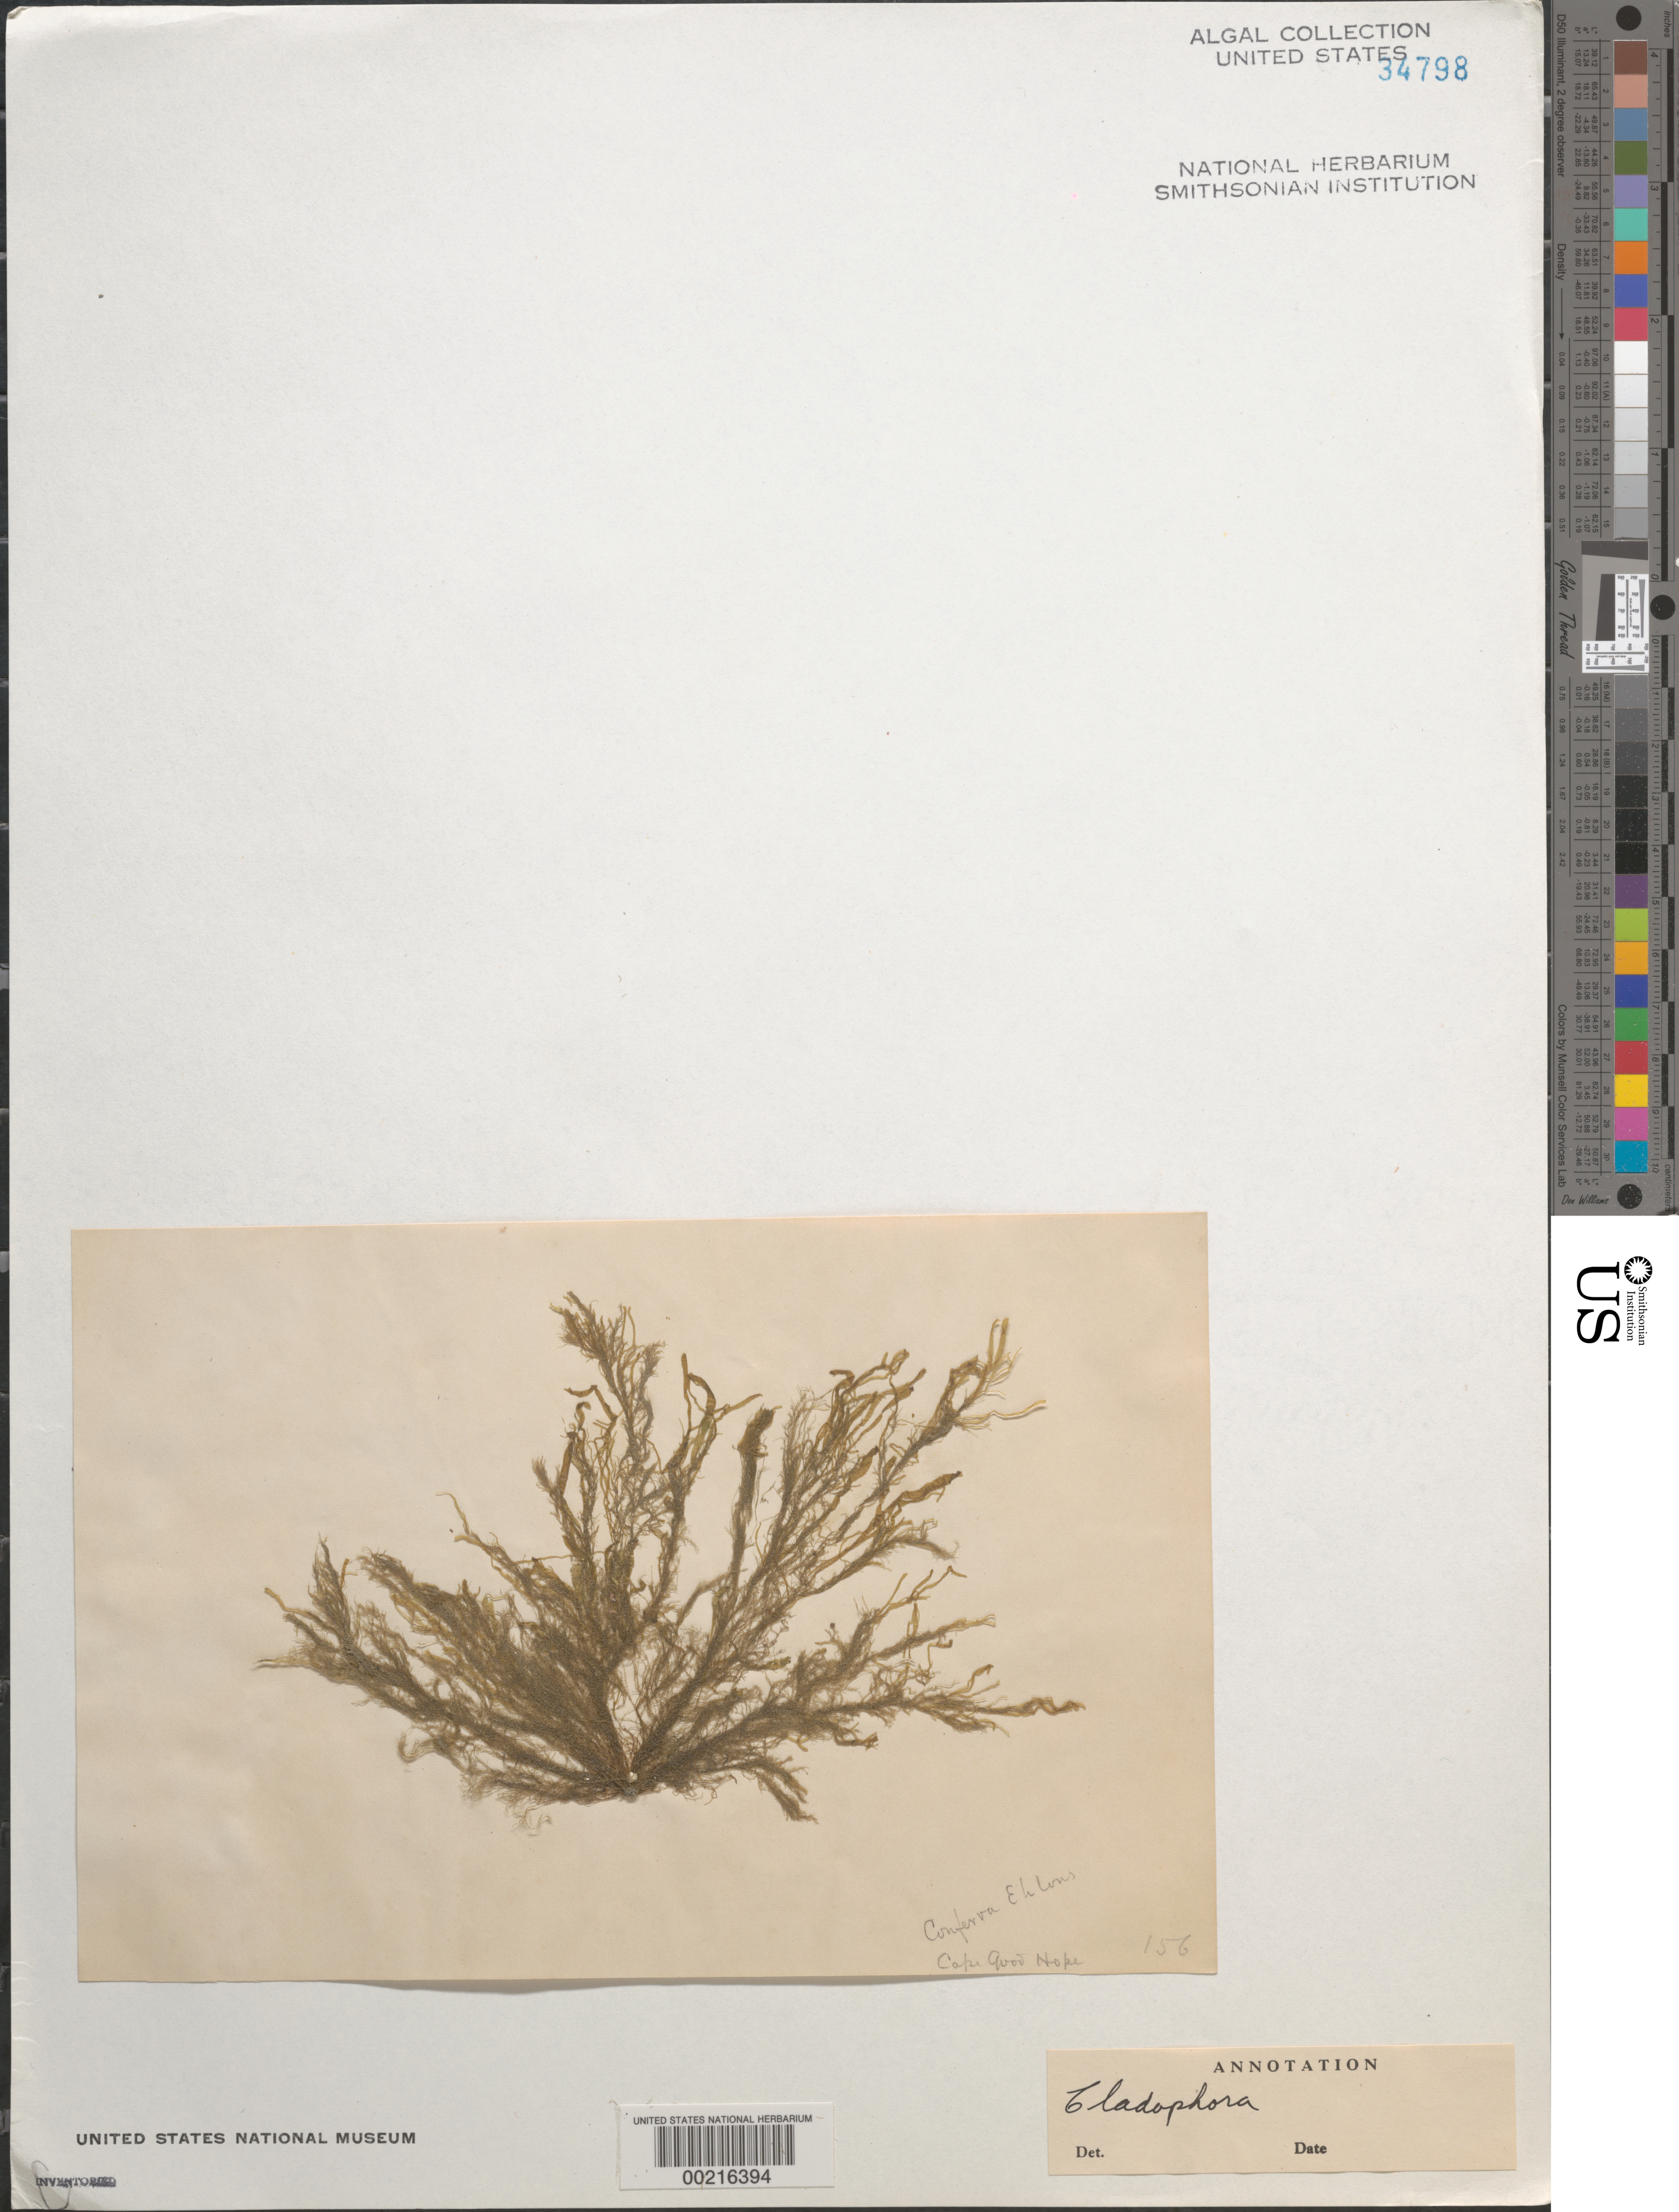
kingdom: Plantae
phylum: Chlorophyta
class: Ulvophyceae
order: Cladophorales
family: Cladophoraceae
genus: Cladophora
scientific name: Cladophora sp.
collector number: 156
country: South Africa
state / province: Western Cape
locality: Cape of good hope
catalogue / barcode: US 34798